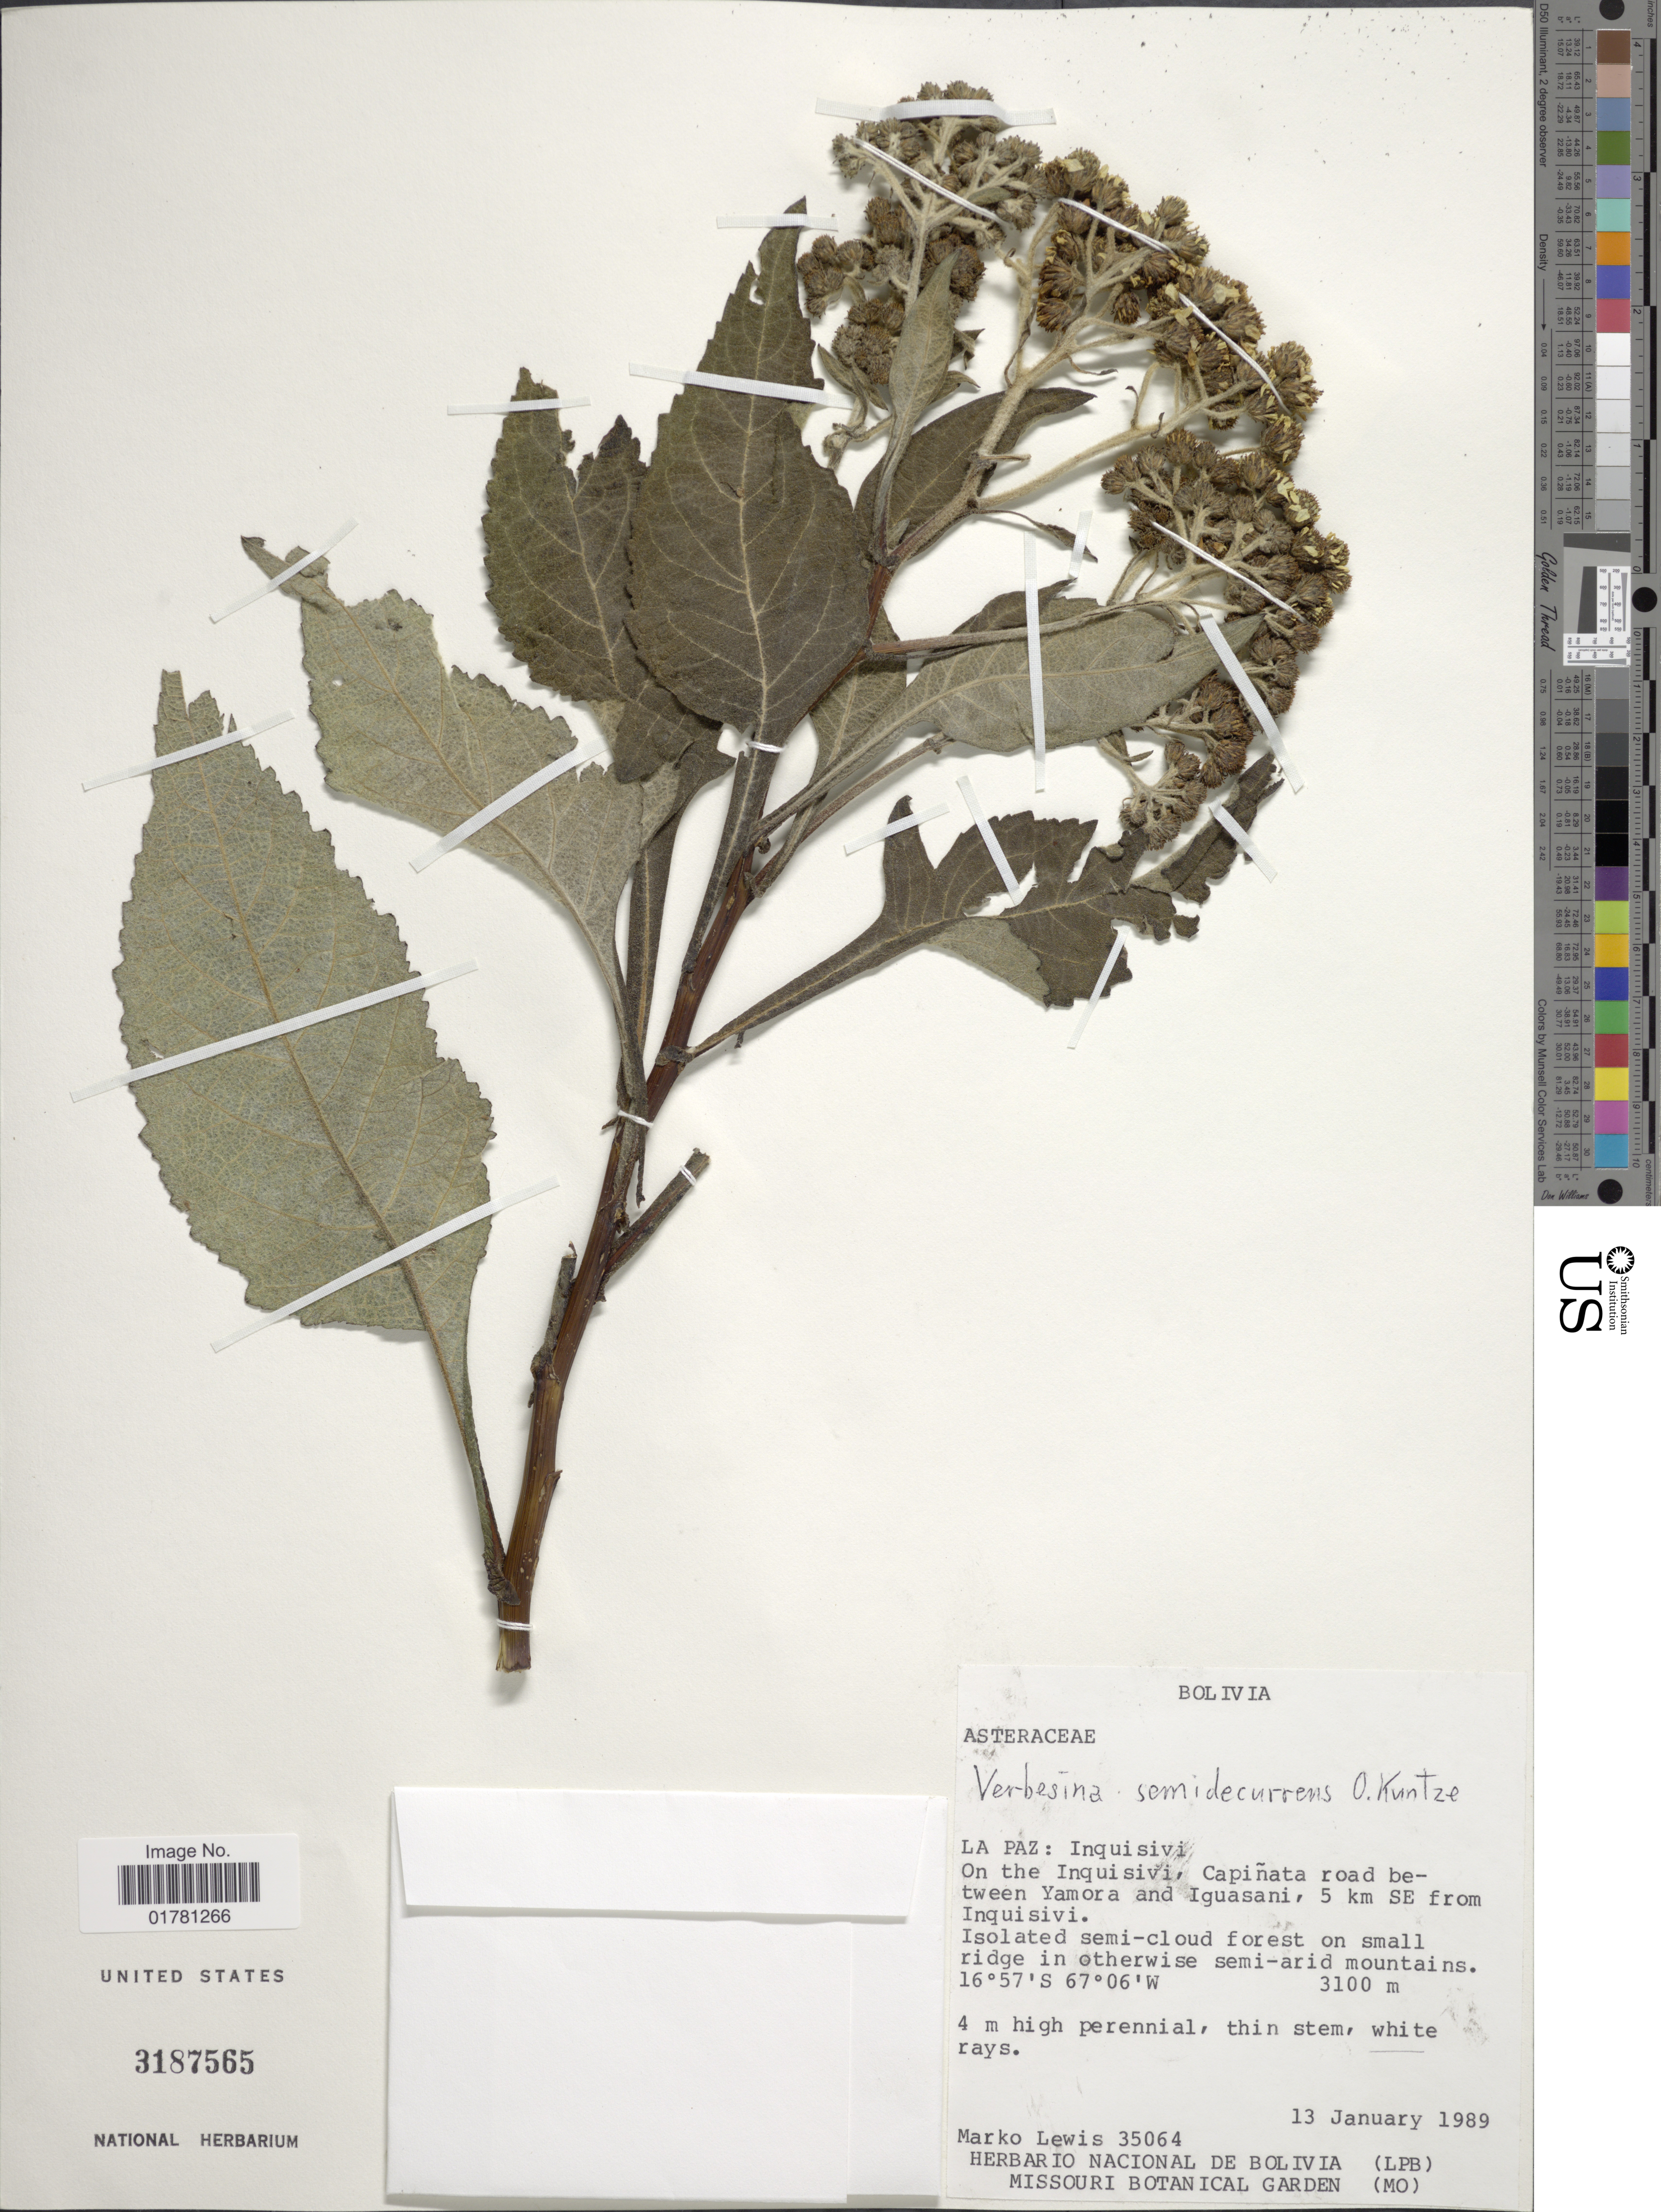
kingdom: Plantae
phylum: Tracheophyta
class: Magnoliopsida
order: Asterales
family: Asteraceae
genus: Verbesina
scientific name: Verbesina semidecurrens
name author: Kuntze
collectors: M. A. Lewis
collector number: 35064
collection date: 1989-01-13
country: Bolivia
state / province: La Paz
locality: Inquisivi, On the Inquisivi, Capiñata road between Yamora and Iguasani, 5 km SE from Inquisivi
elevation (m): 3100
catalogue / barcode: US 3187565